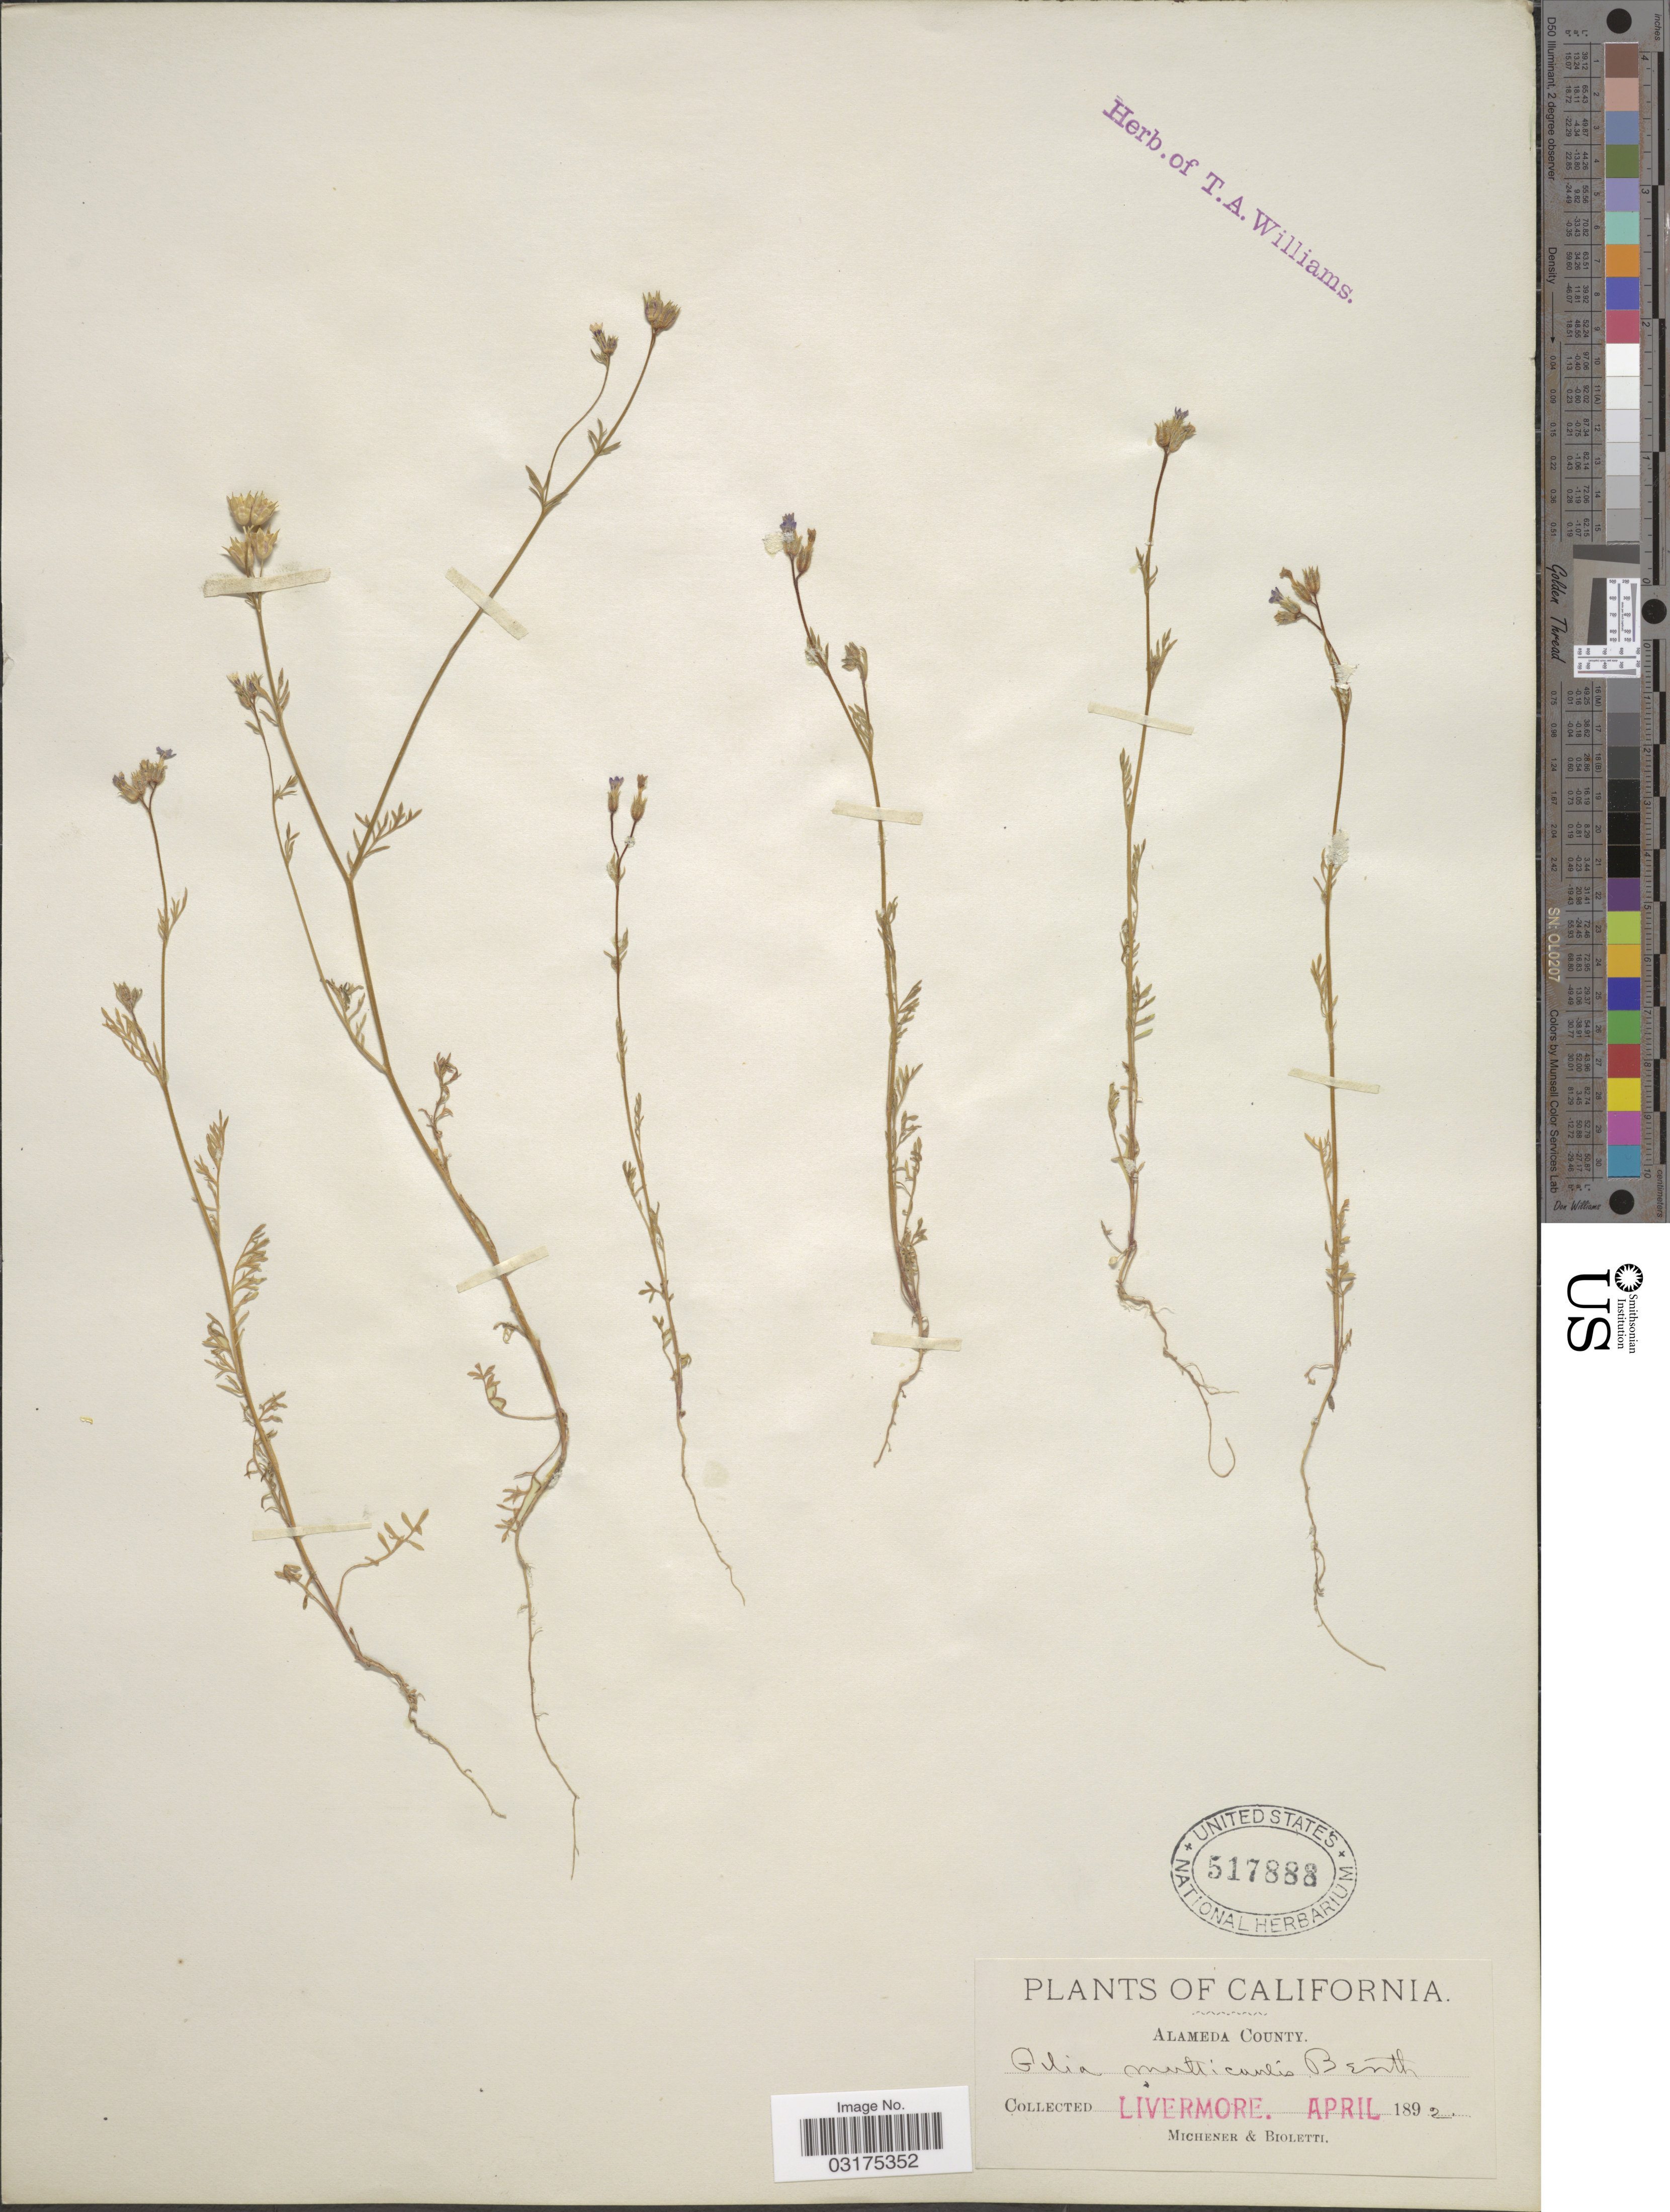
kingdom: Plantae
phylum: Tracheophyta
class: Magnoliopsida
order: Ericales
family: Polemoniaceae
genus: Gilia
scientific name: Gilia clivorum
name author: (Jeps.) V.E. Grant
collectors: -. Michener & -- Bioletti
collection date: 1892-04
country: United States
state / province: California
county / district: Alameda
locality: Alameda County, Livermore.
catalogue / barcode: US 517888